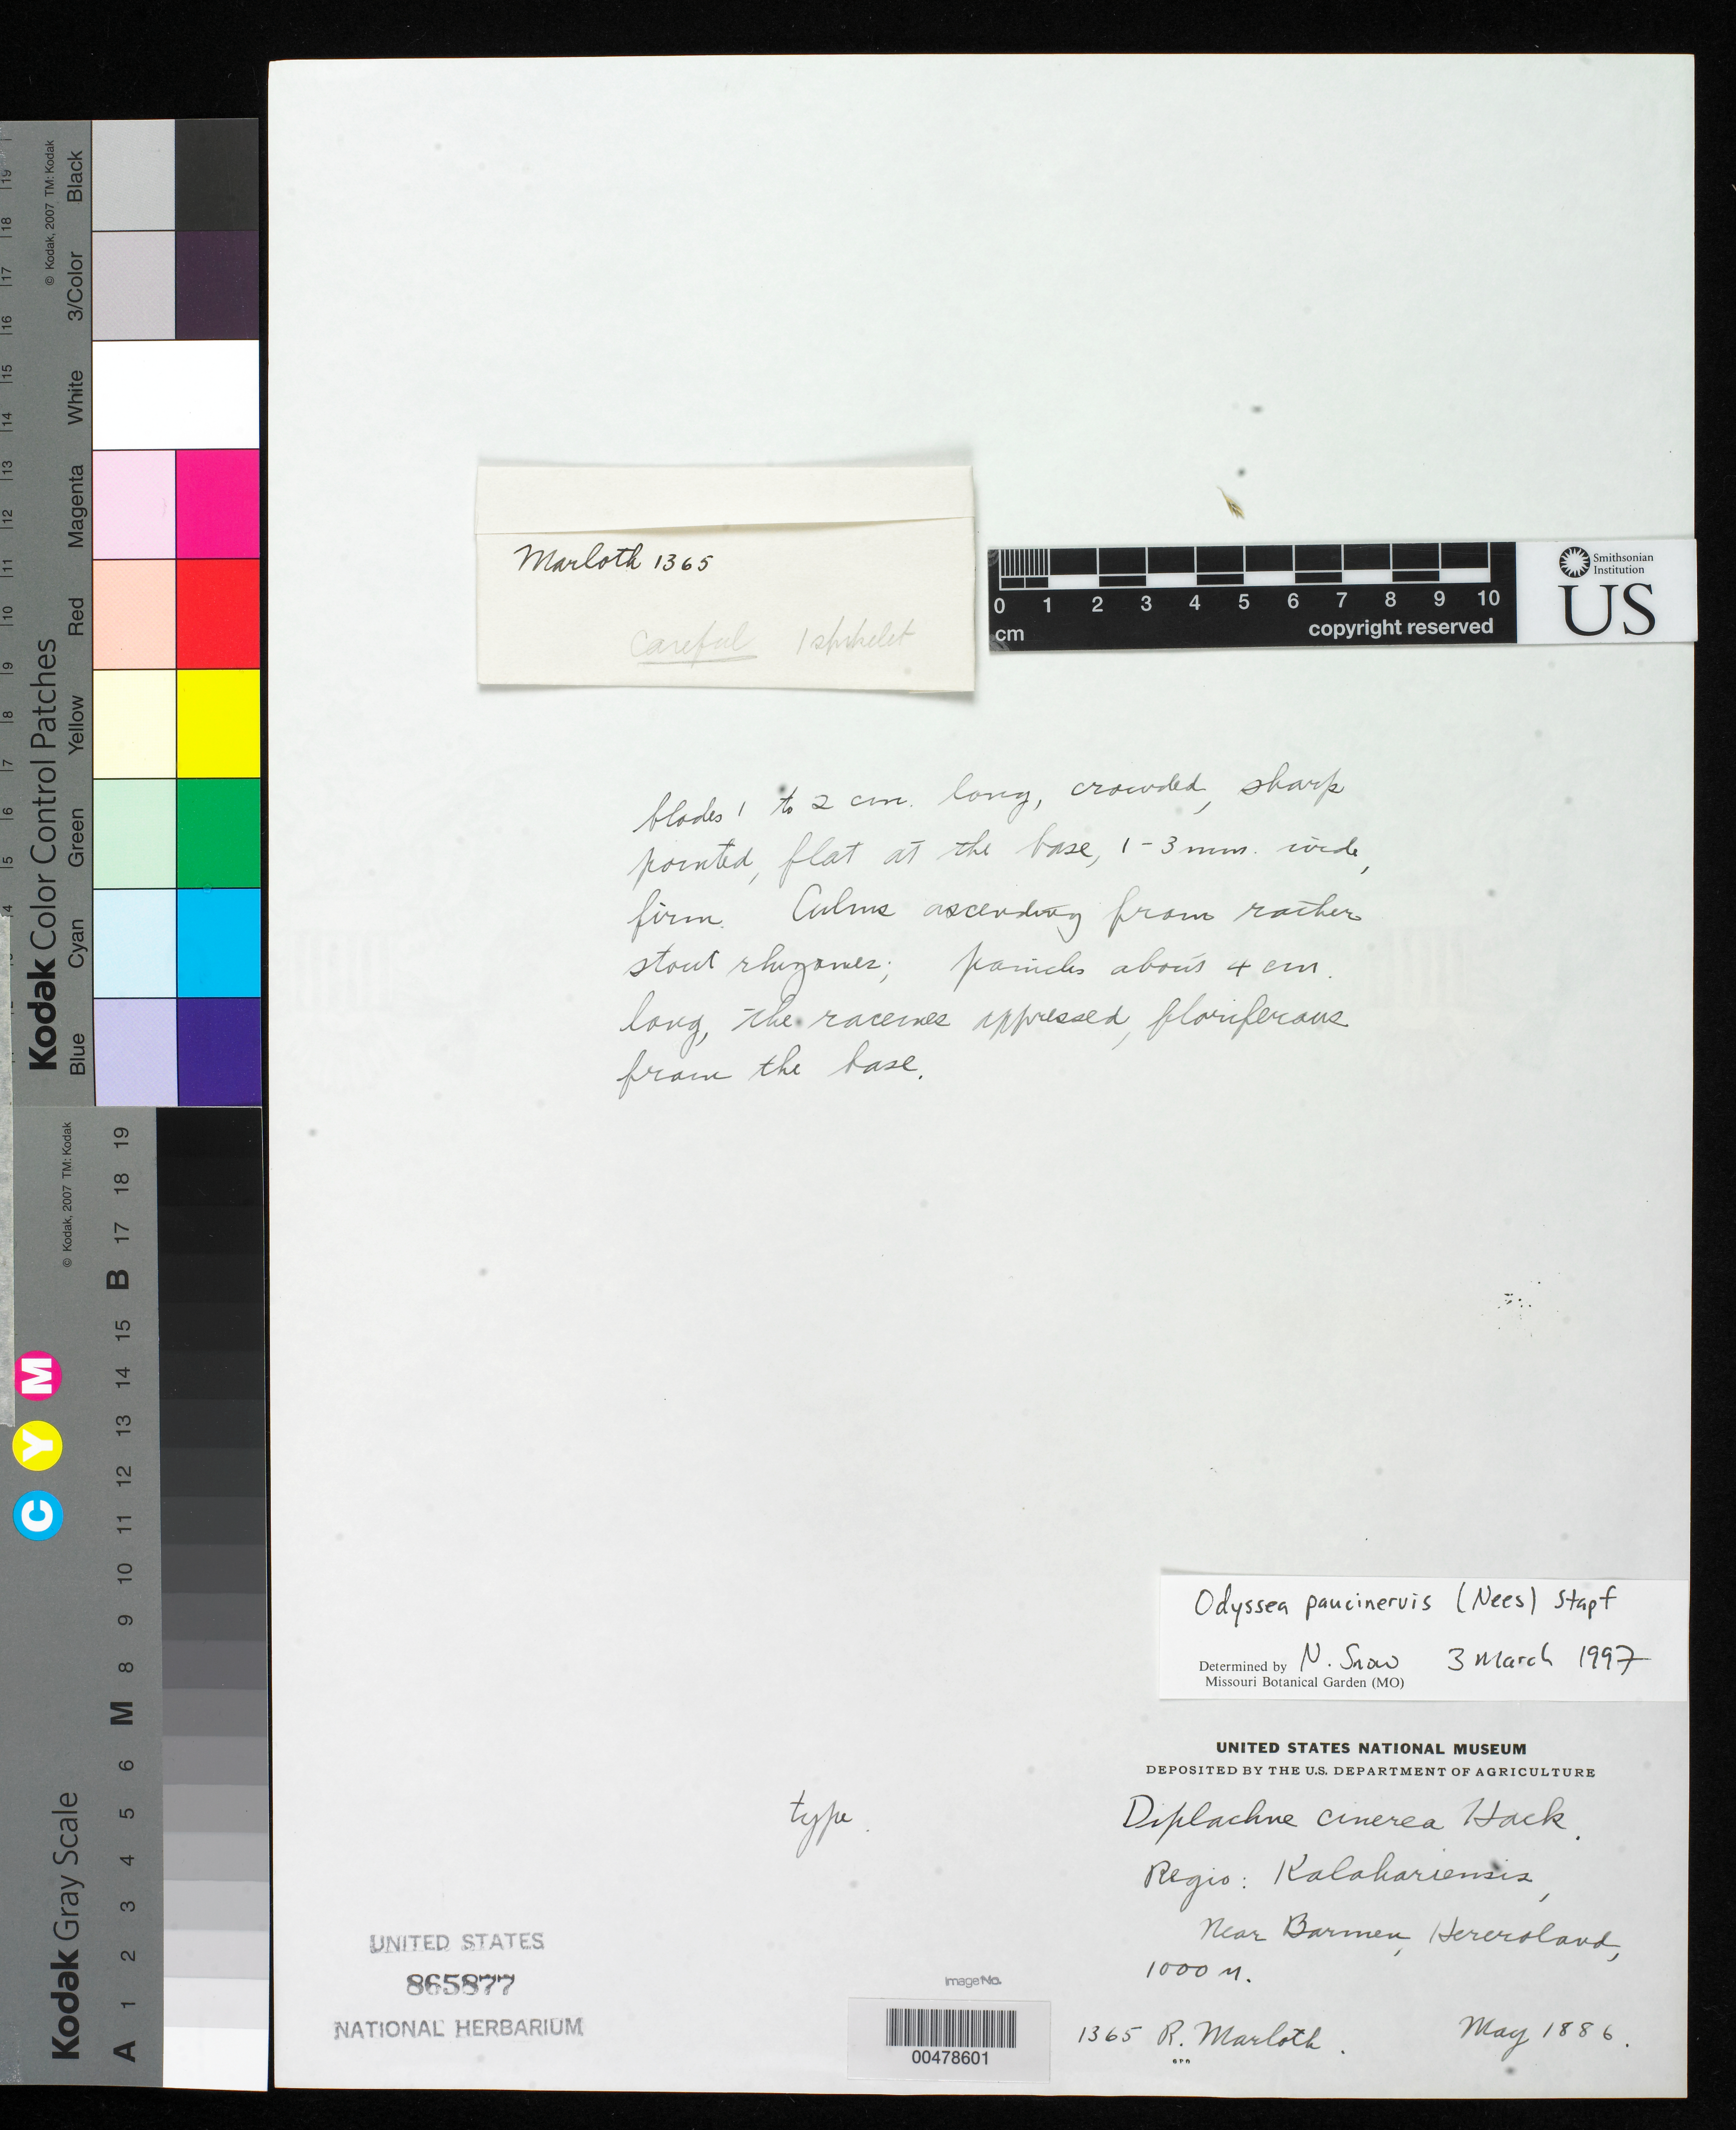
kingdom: Plantae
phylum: Tracheophyta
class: Liliopsida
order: Poales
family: Poaceae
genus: Diplachne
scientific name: Diplachne cinerea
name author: Hack.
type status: Type Fragment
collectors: H. Marloth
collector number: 1365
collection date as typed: May 1886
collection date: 1886-05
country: Namibia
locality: Near Barmen.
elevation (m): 1000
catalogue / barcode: US 865877